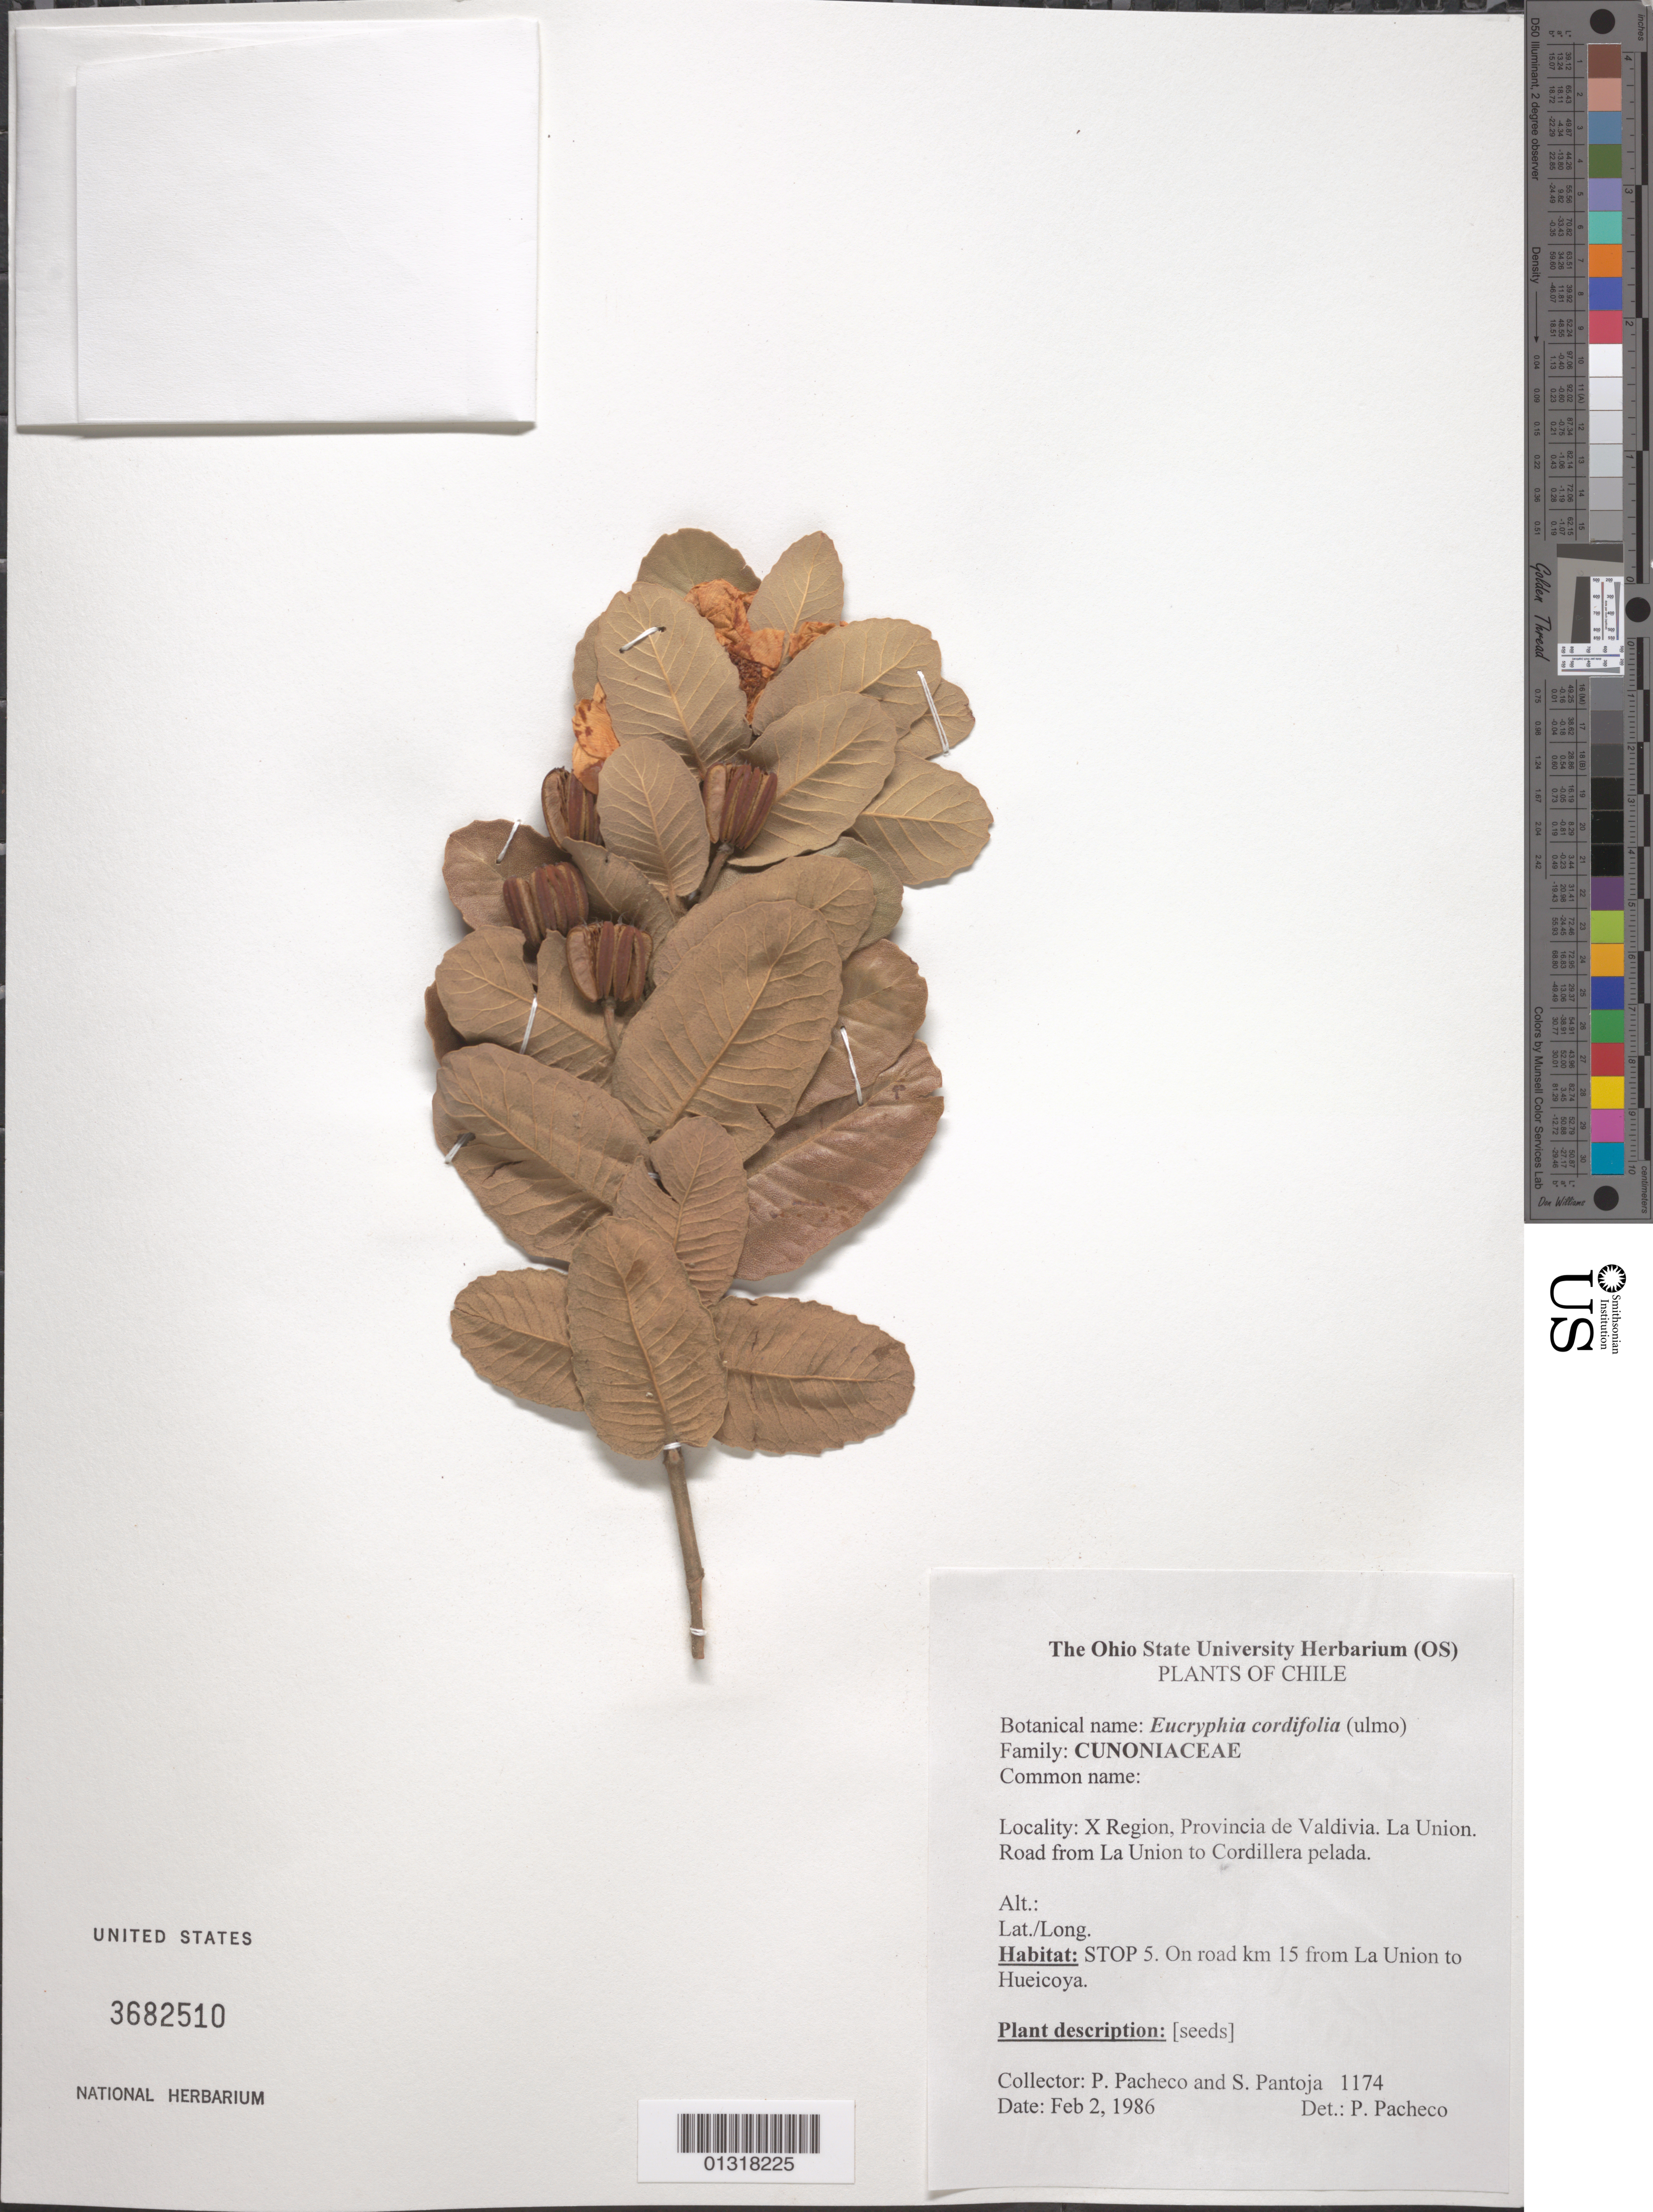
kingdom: Plantae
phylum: Tracheophyta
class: Magnoliopsida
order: Oxalidales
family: Cunoniaceae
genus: Eucryphia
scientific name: Eucryphia cordifolia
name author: Cav.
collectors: P. Pacheco & S. PANTOJA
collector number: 1174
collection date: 1986-02-02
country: Chile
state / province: Los Ríos (XIV)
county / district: Valdivia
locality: X Region, La Union. Road from La Union to Cordillera pelada.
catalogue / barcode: US 3682510